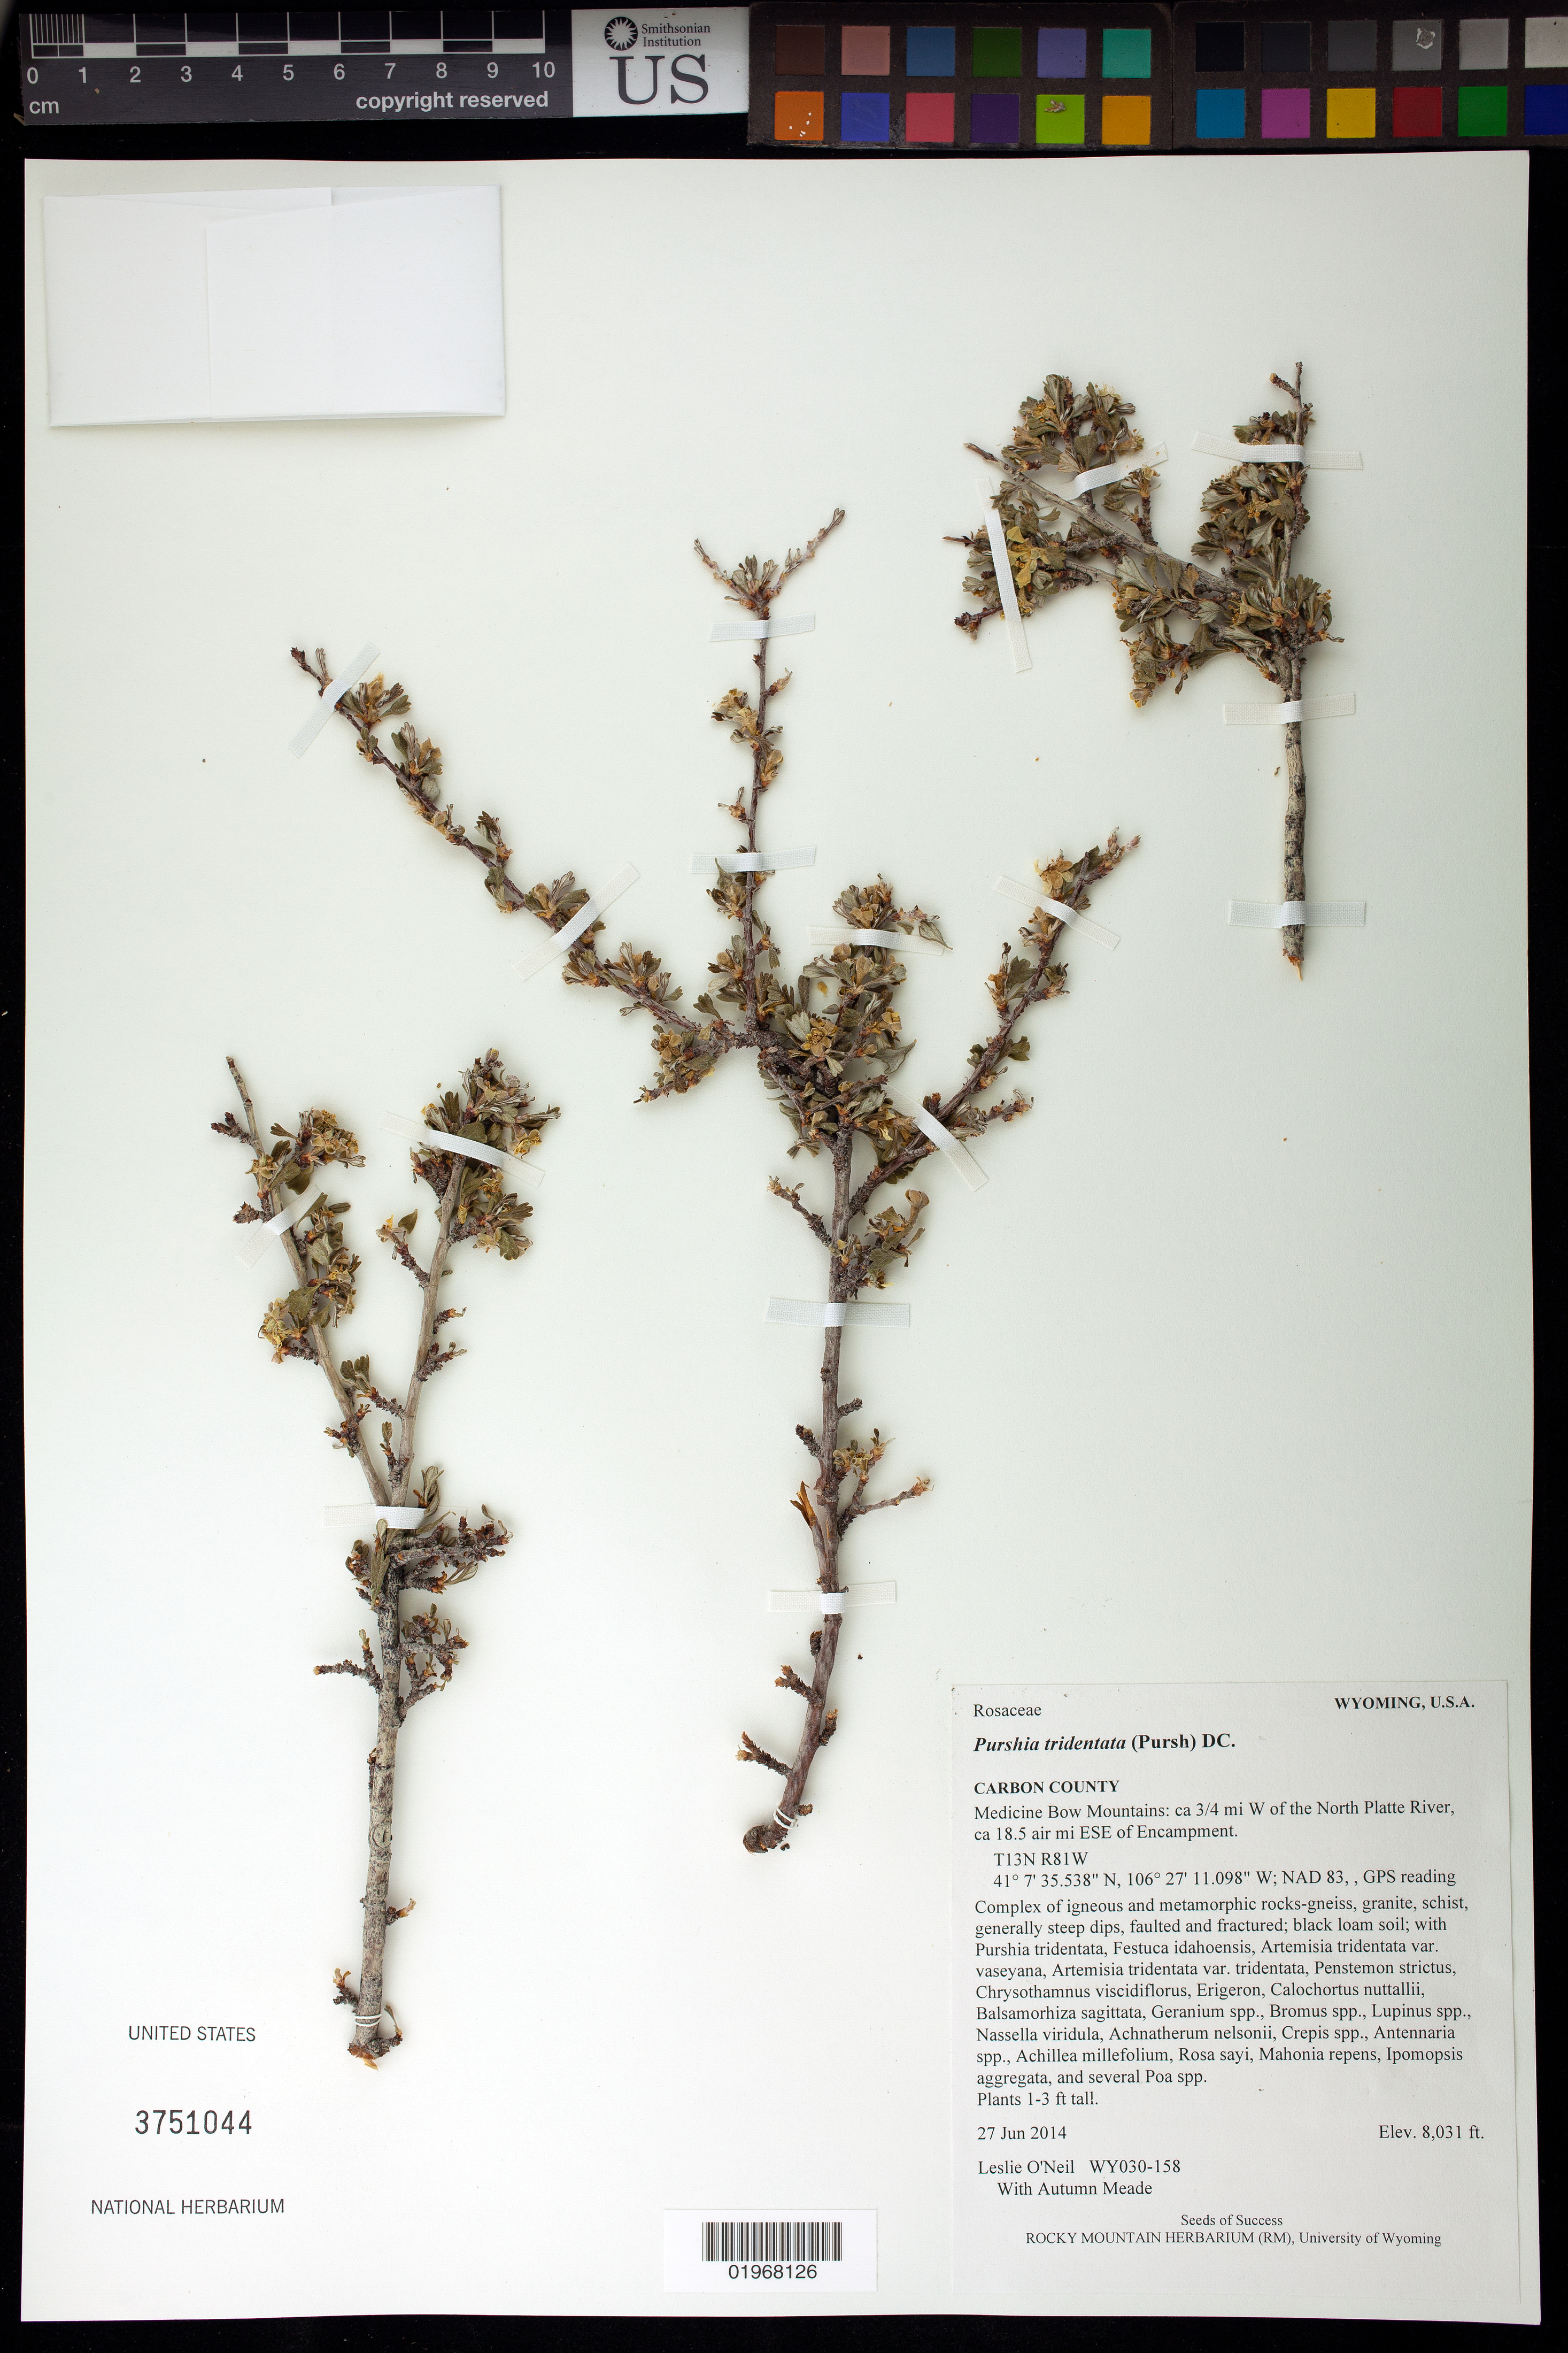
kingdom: Plantae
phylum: Tracheophyta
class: Magnoliopsida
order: Rosales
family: Rosaceae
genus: Purshia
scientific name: Purshia tridentata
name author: (Pursh) DC.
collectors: L. O'Neil & A. Meade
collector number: WY030-158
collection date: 2014-06-27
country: United States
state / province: Wyoming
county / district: Carbon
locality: Medicine Bow Mountains: ca 3/4 mi. W of the North Platte River, ca 18.5 air mi. ESE of Encampment.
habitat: Complex of igneous and metamorphic rocks-gneiss, granite, schist, black loam soil. With Rosa sayi, Lupinus sp., Crepis sp., ect.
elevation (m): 2448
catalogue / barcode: US 3751044